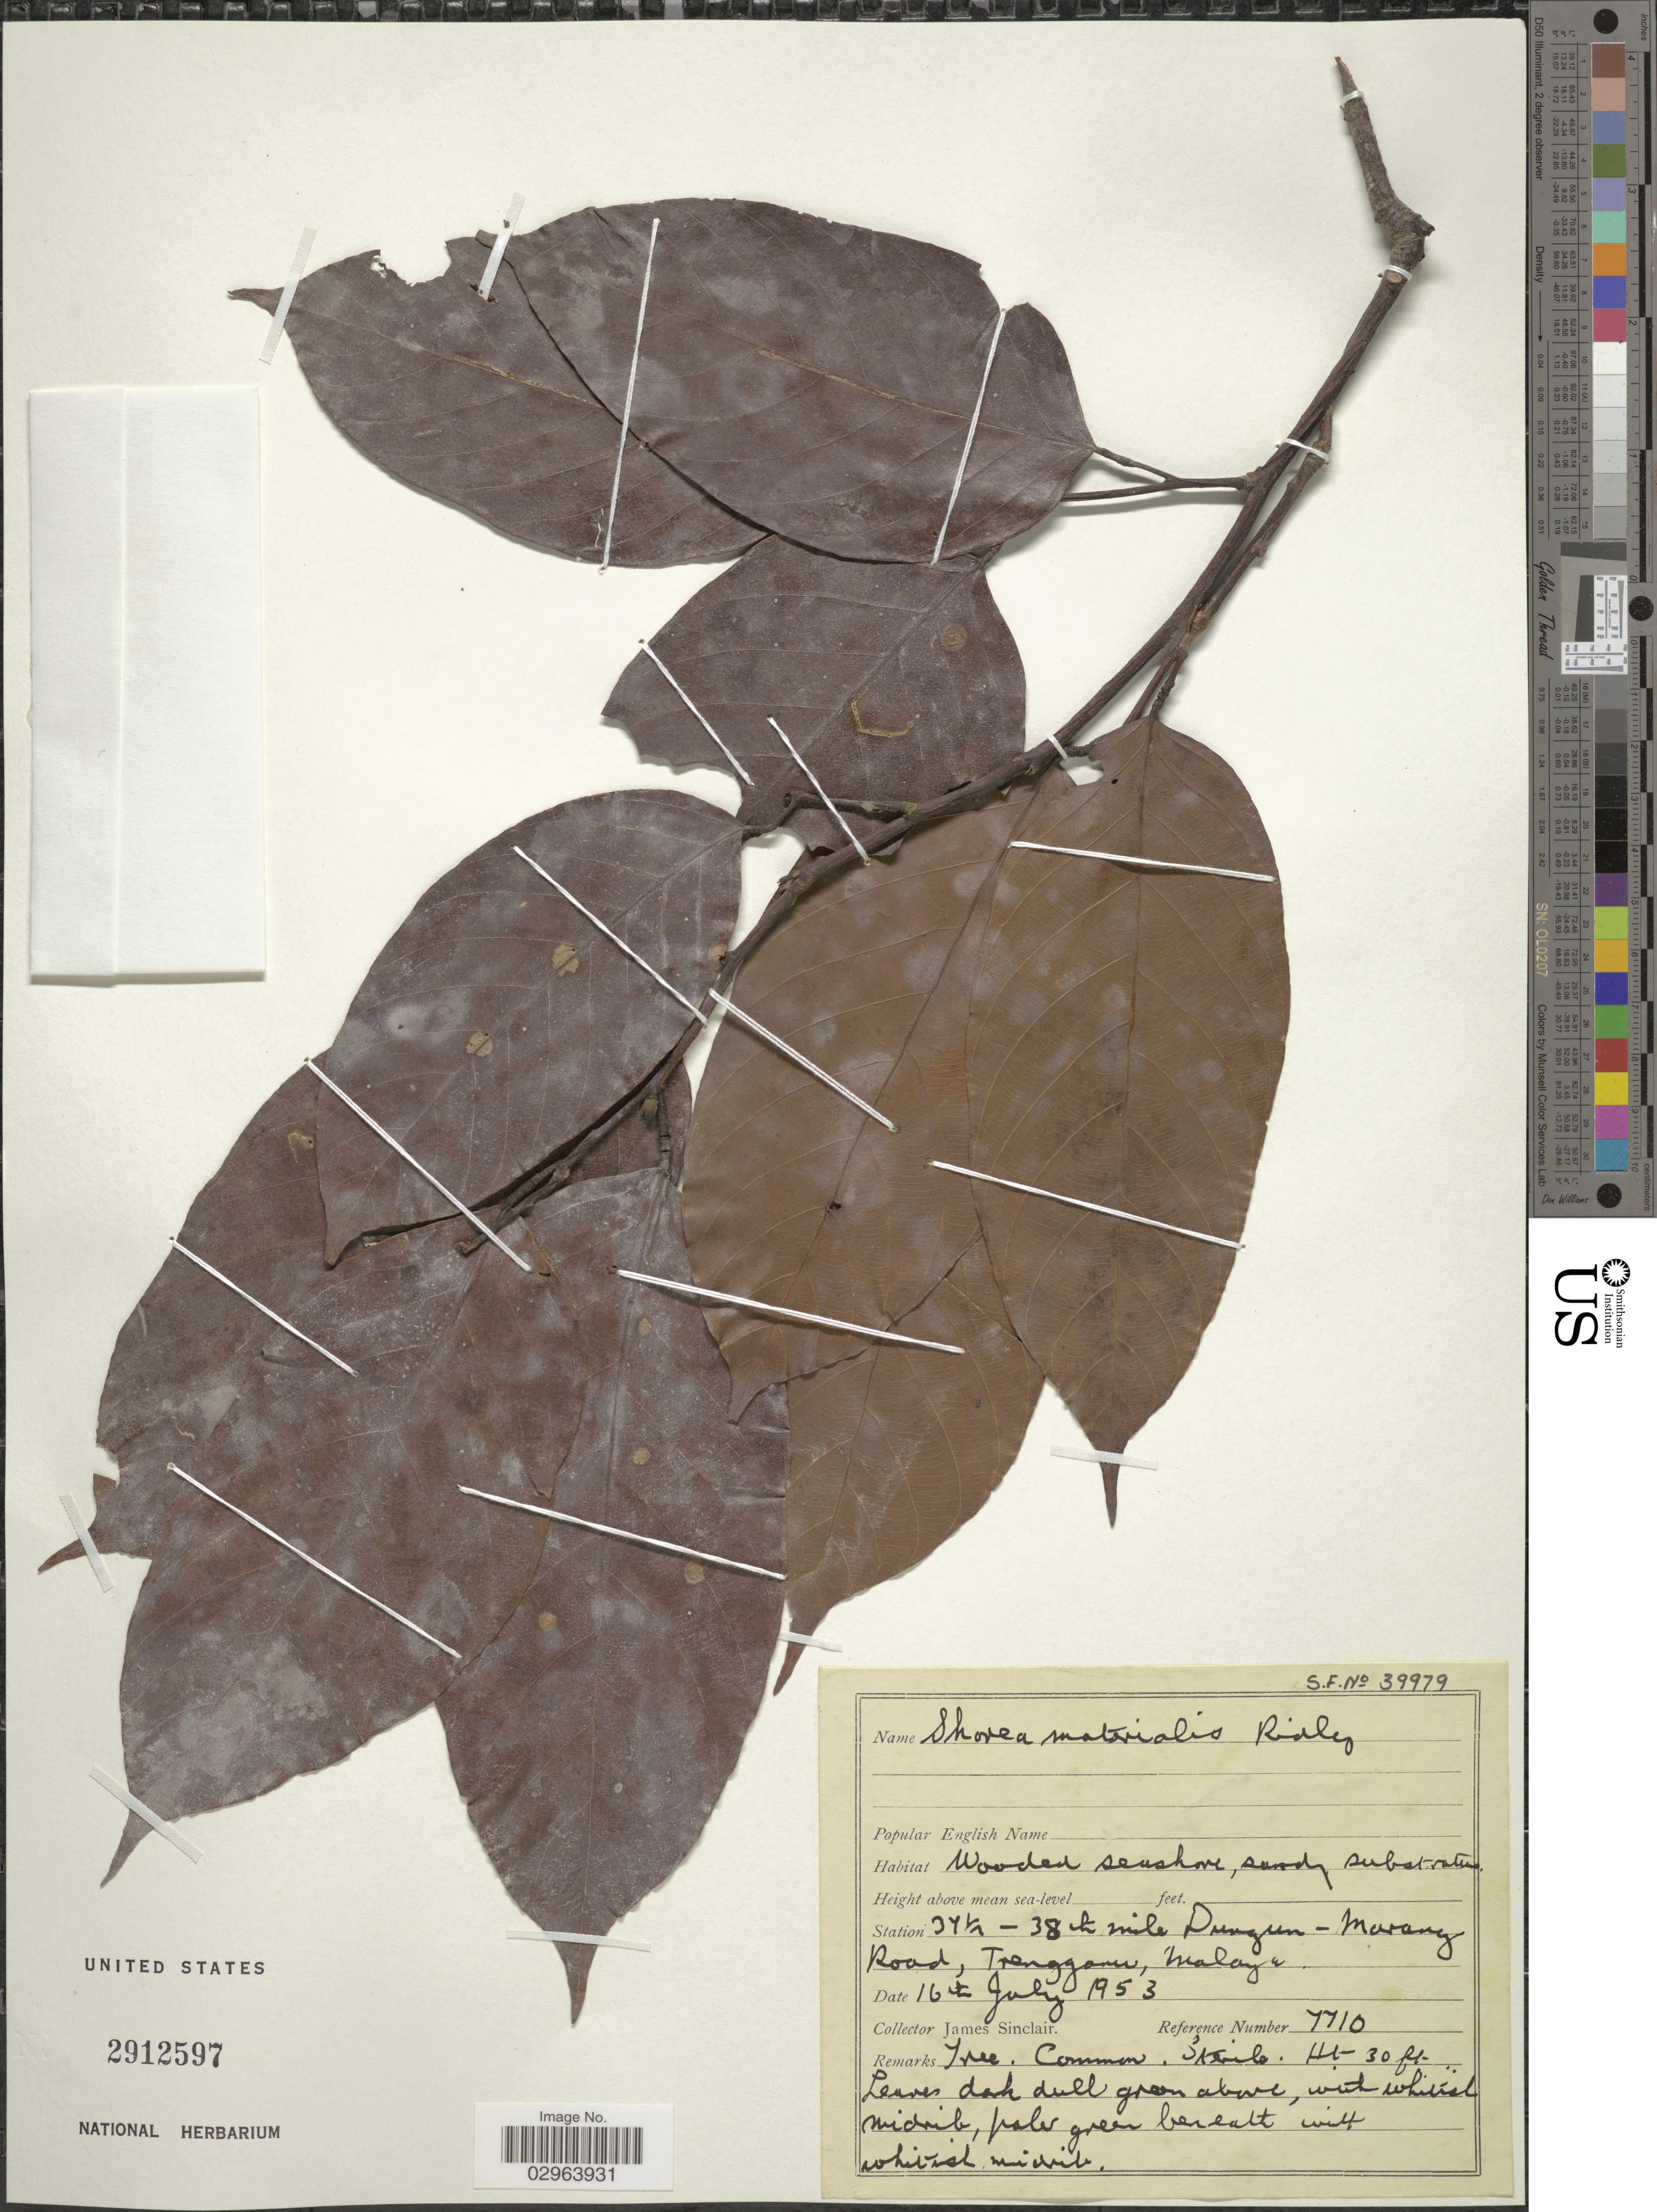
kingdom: Plantae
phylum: Tracheophyta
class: Magnoliopsida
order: Malvales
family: Dipterocarpaceae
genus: Shorea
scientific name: Shorea materialis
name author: Ridl.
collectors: J. Sinclair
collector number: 7710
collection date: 1953-07-16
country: Malaysia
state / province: Terengganu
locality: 37½ -38 th mile Dungun - Marang Road, Trengganu, Malaya.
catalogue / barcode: US 2912597